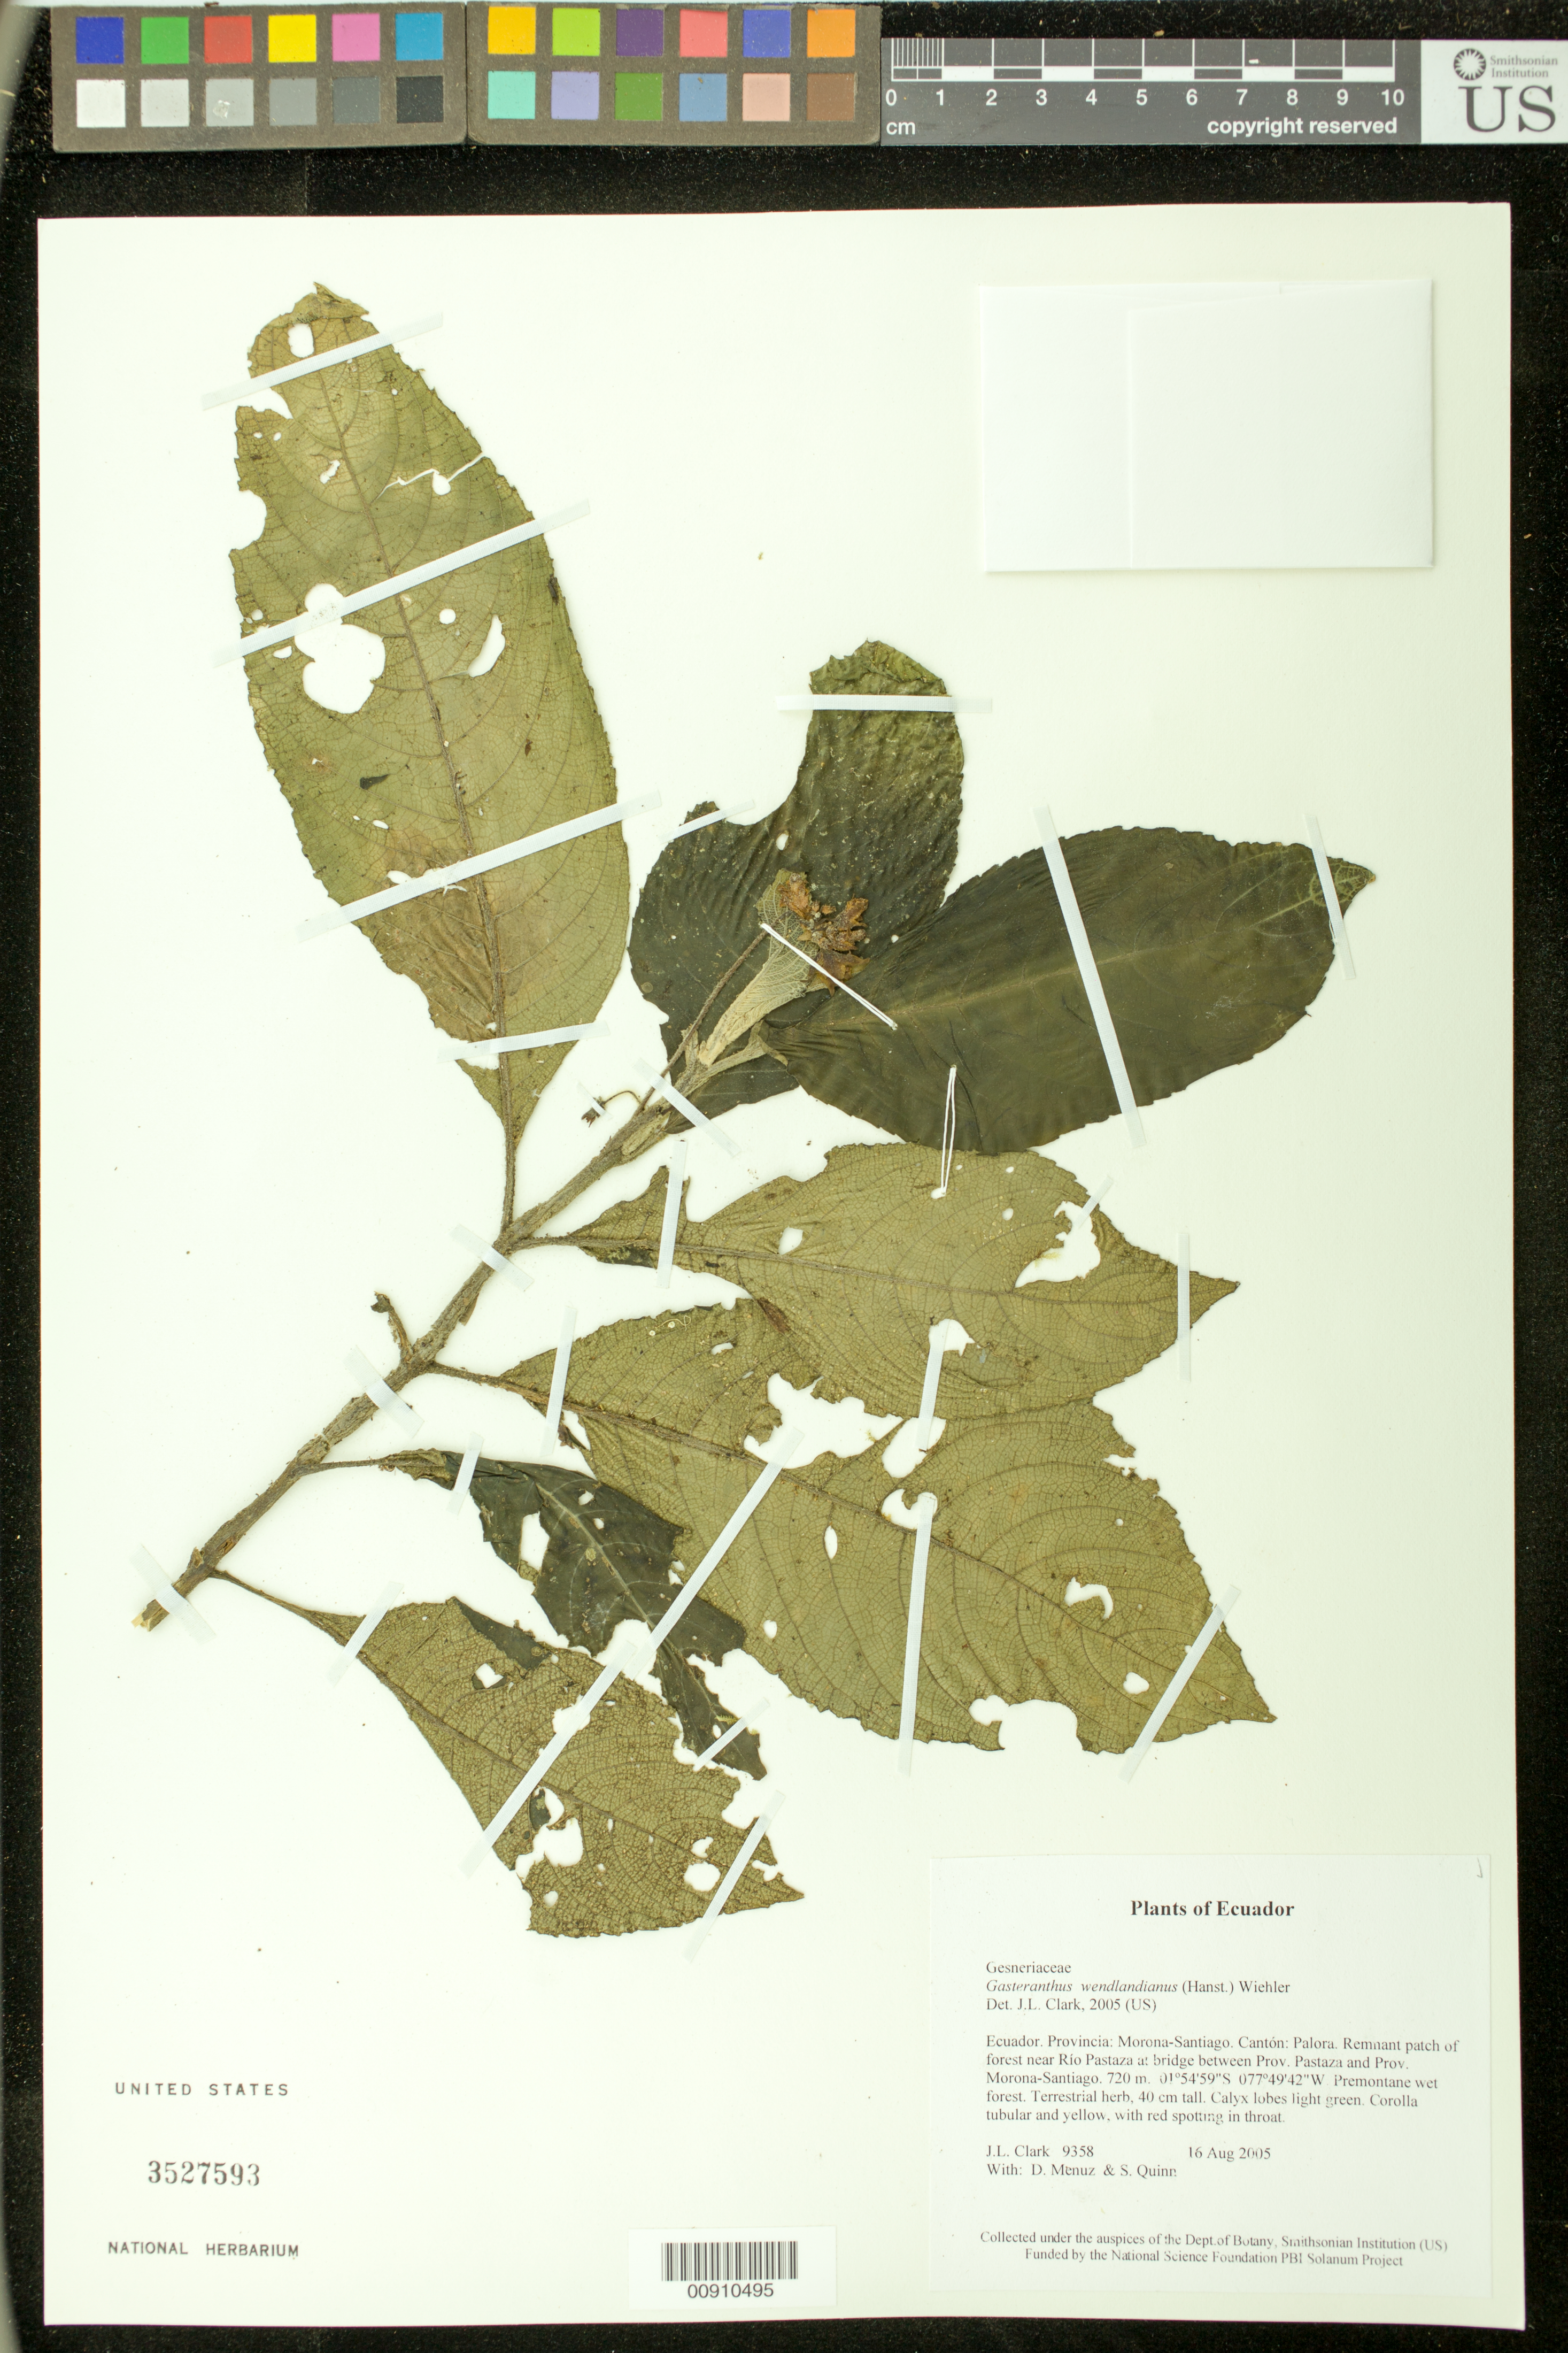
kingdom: Plantae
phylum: Tracheophyta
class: Magnoliopsida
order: Lamiales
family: Gesneriaceae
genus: Gasteranthus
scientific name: Gasteranthus wendlandianus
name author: (Hanst.) Wiehler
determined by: Clark, J. L., (SEL), The Marie Selby Botanical Garden (UNITED STATES)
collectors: J. L. Clark, D. Menuz & S. Quinn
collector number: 9358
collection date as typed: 16 Aug 2005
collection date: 2005-08-16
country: Ecuador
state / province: Morona-Santiago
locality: Palora. Remnant patch of forest near Río Pastaza at bridge between Prov. Pastaza and Prov. Morona-Santiago.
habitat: Premontane wet forest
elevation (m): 720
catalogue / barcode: US 3527593